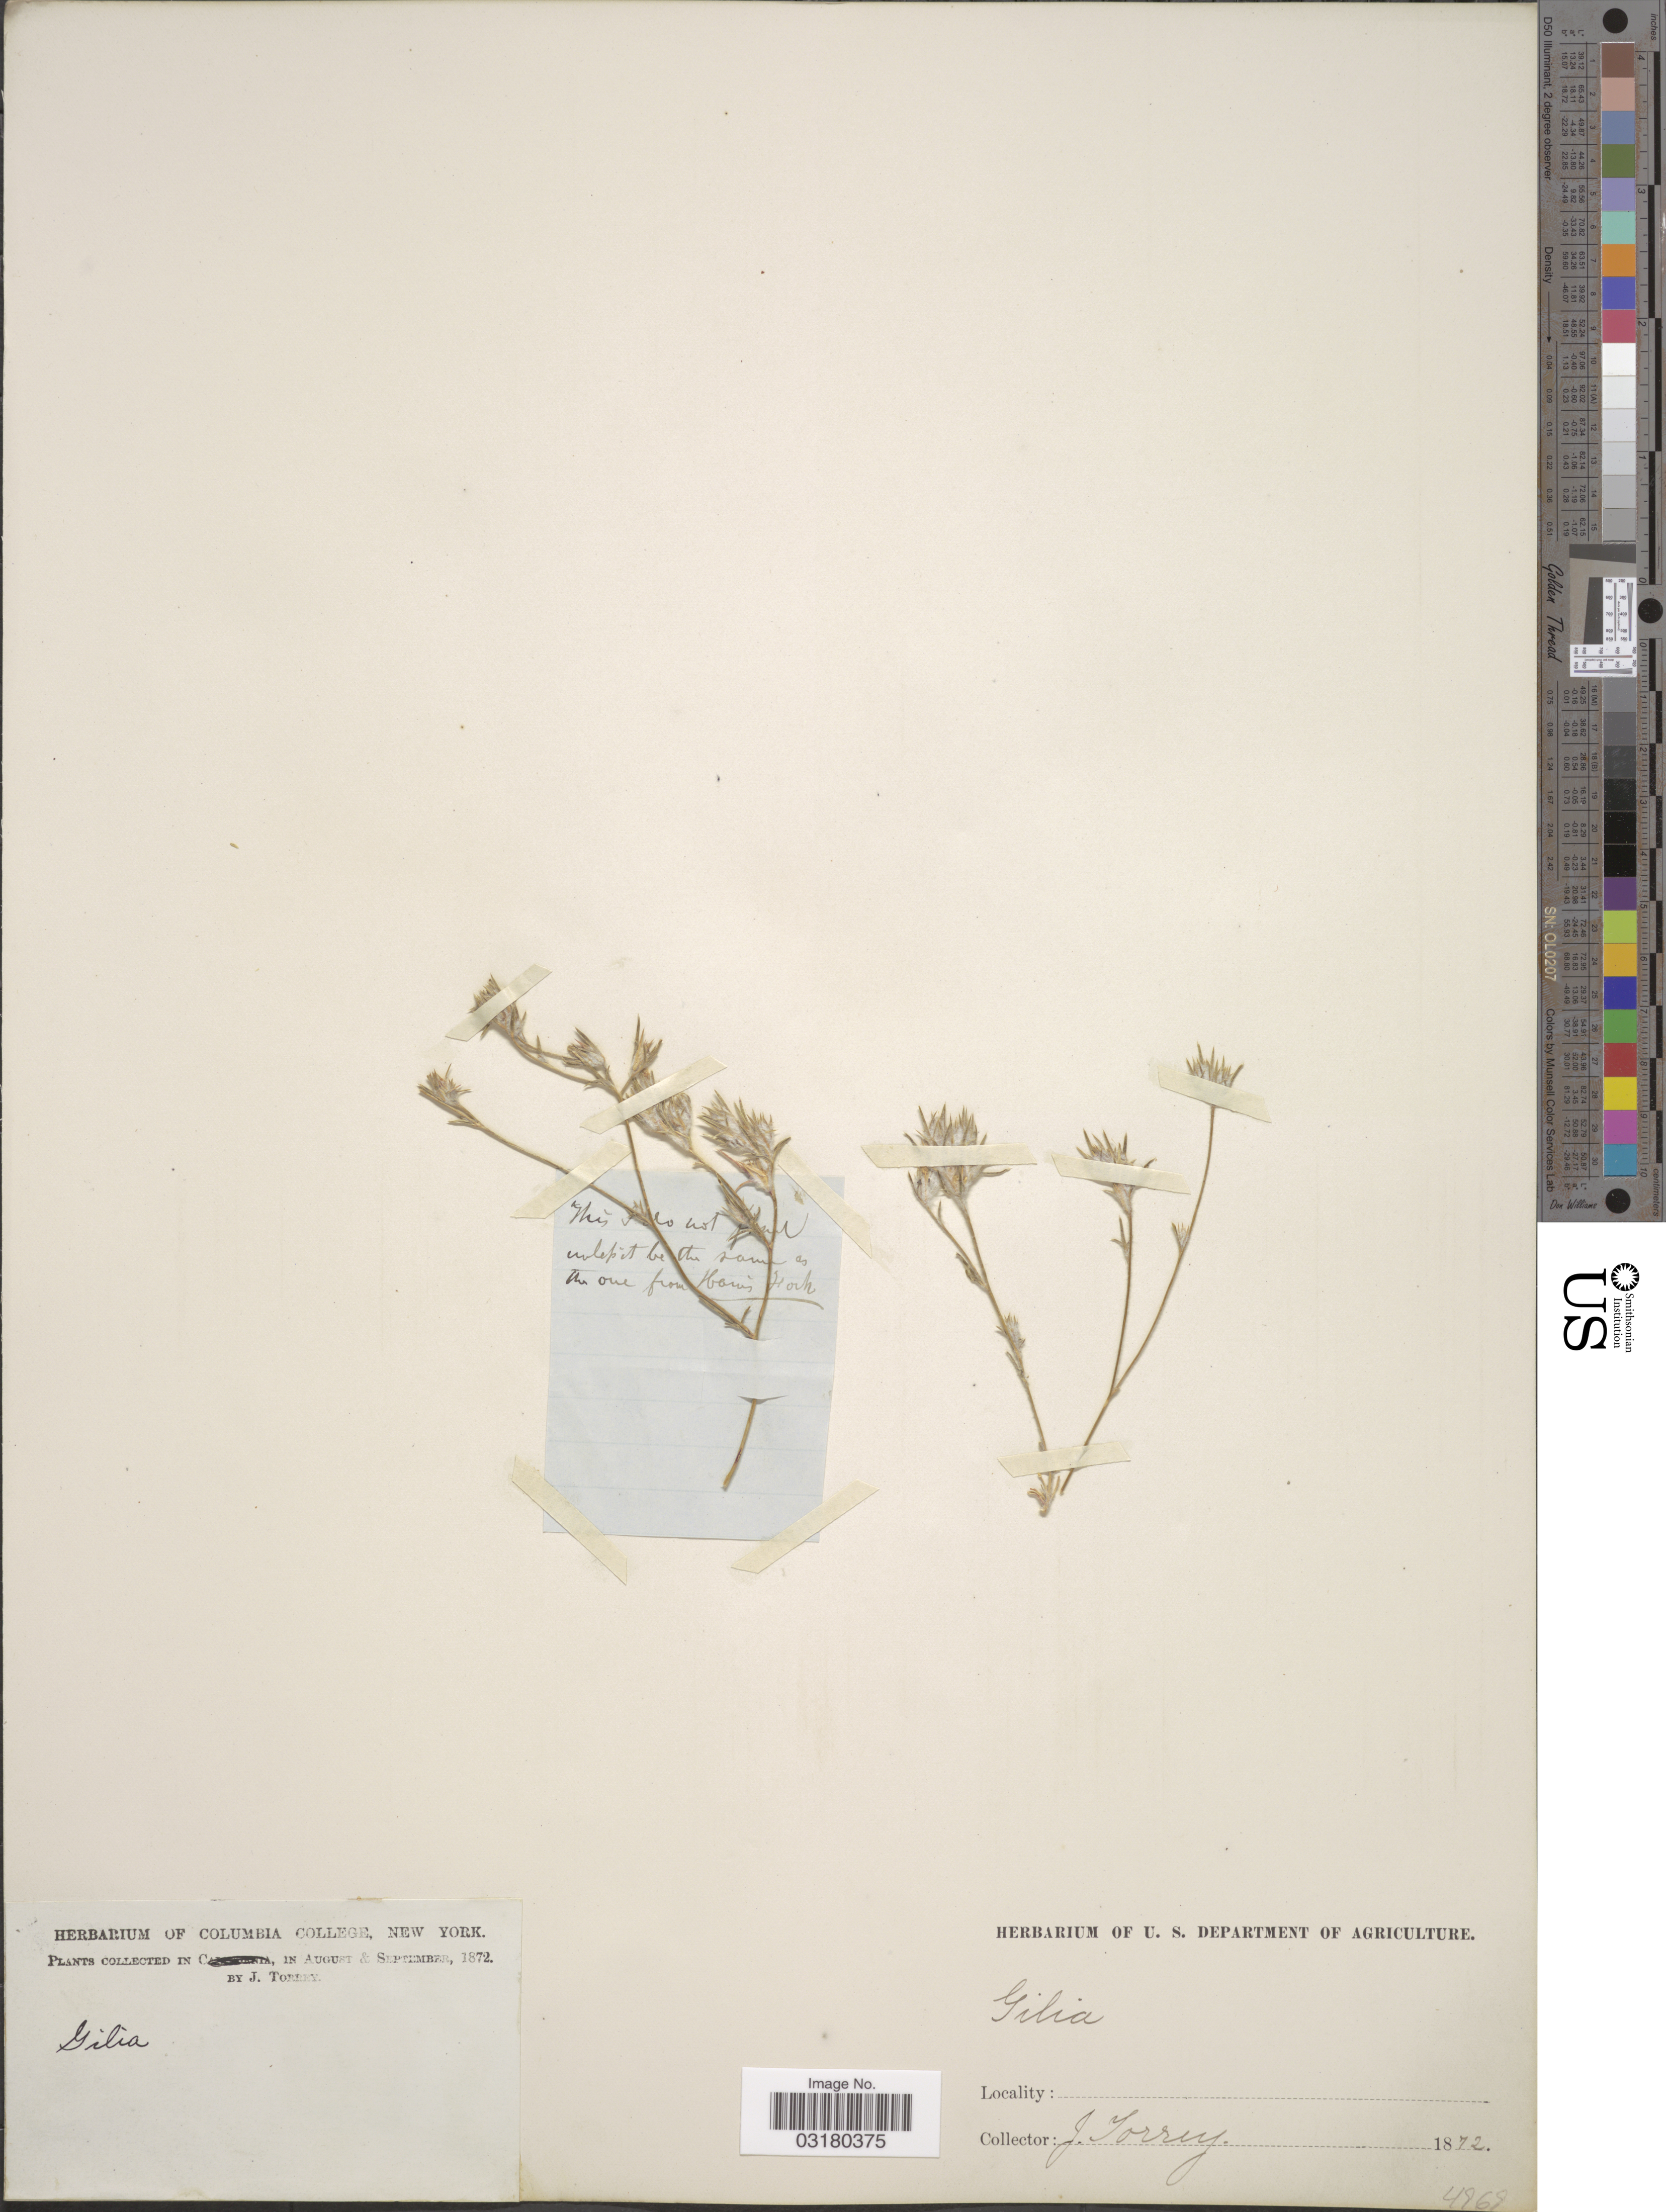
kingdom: Plantae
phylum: Tracheophyta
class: Magnoliopsida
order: Ericales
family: Polemoniaceae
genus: Eriastrum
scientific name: Eriastrum sp.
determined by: Strong, Mark T., (BOT), Smithsonian Institution - National Museum of Natural History (UNITED STATES)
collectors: J. Torrey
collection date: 1872-08/1872-09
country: United States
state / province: New York